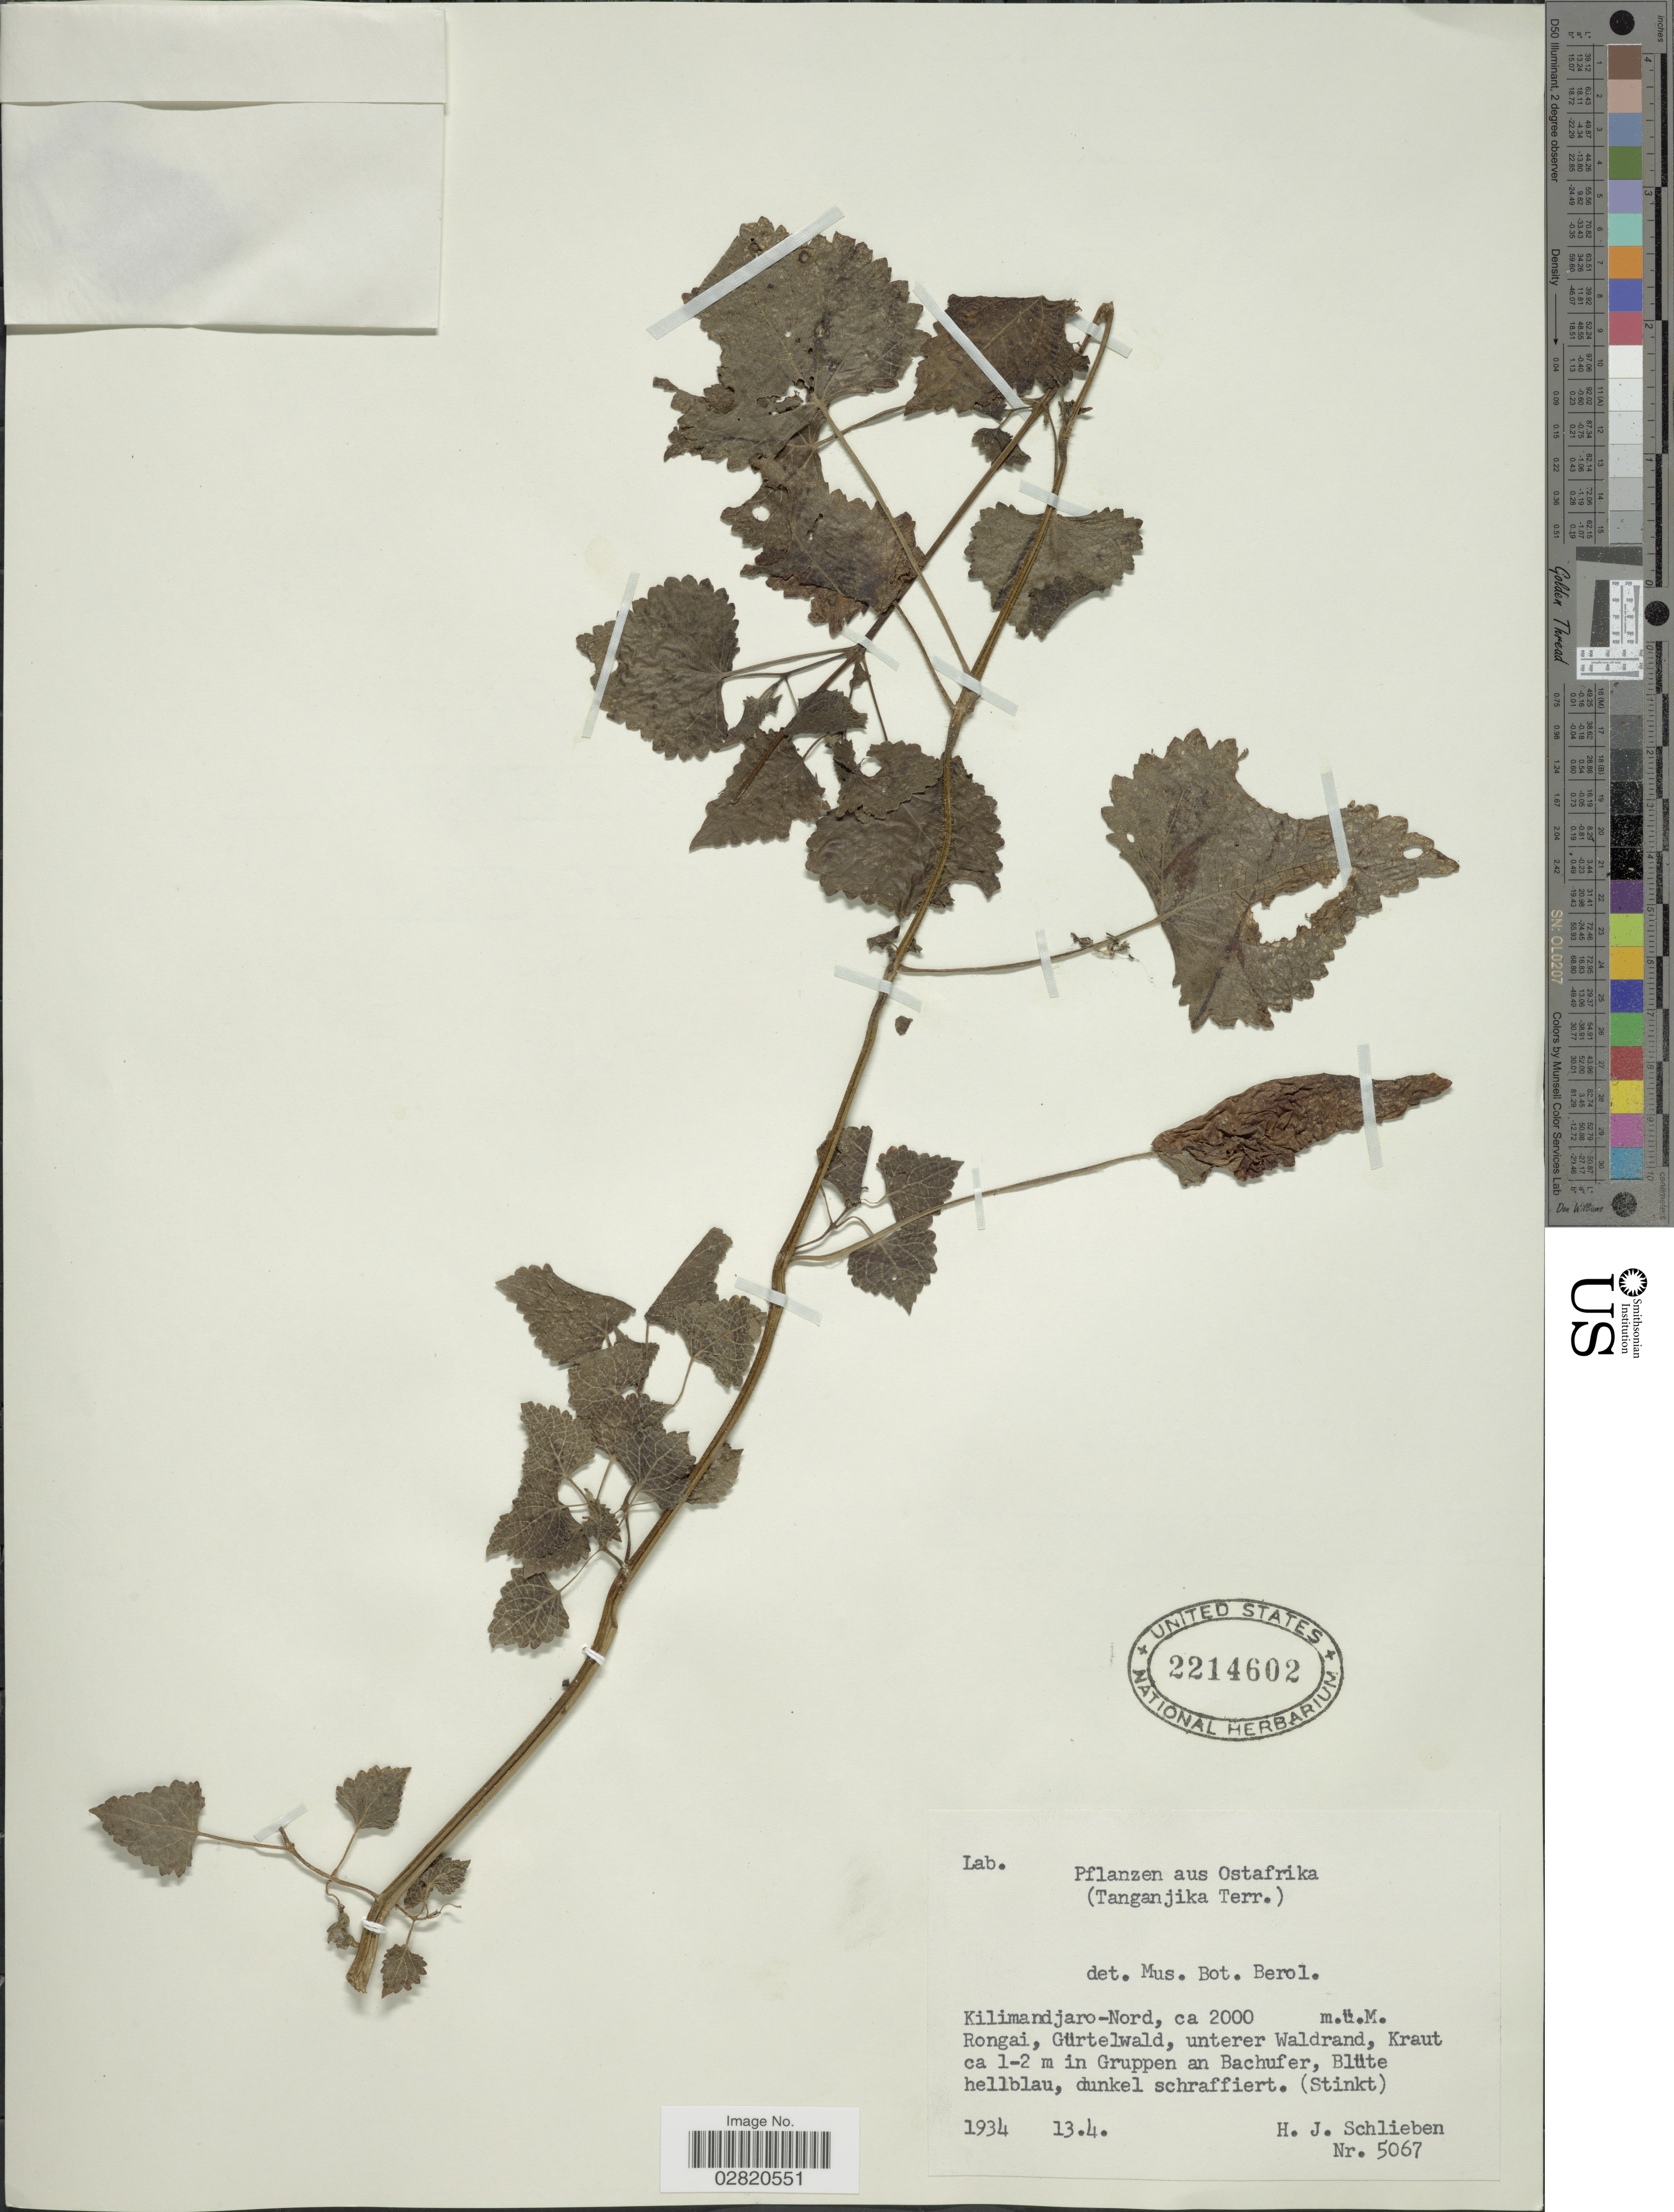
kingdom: Plantae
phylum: Tracheophyta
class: Magnoliopsida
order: Lamiales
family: Lamiaceae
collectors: H. J. Schlieben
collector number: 5067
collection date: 1934-04-13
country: Tanzania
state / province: Kilimanjaro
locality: Aus ostafrika (Tanganjika Terr.). Kilimandjaro-Nord, Rongai, Gürtelwald, unterer Waldrand, Kraut.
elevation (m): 2000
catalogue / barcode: US 2214602